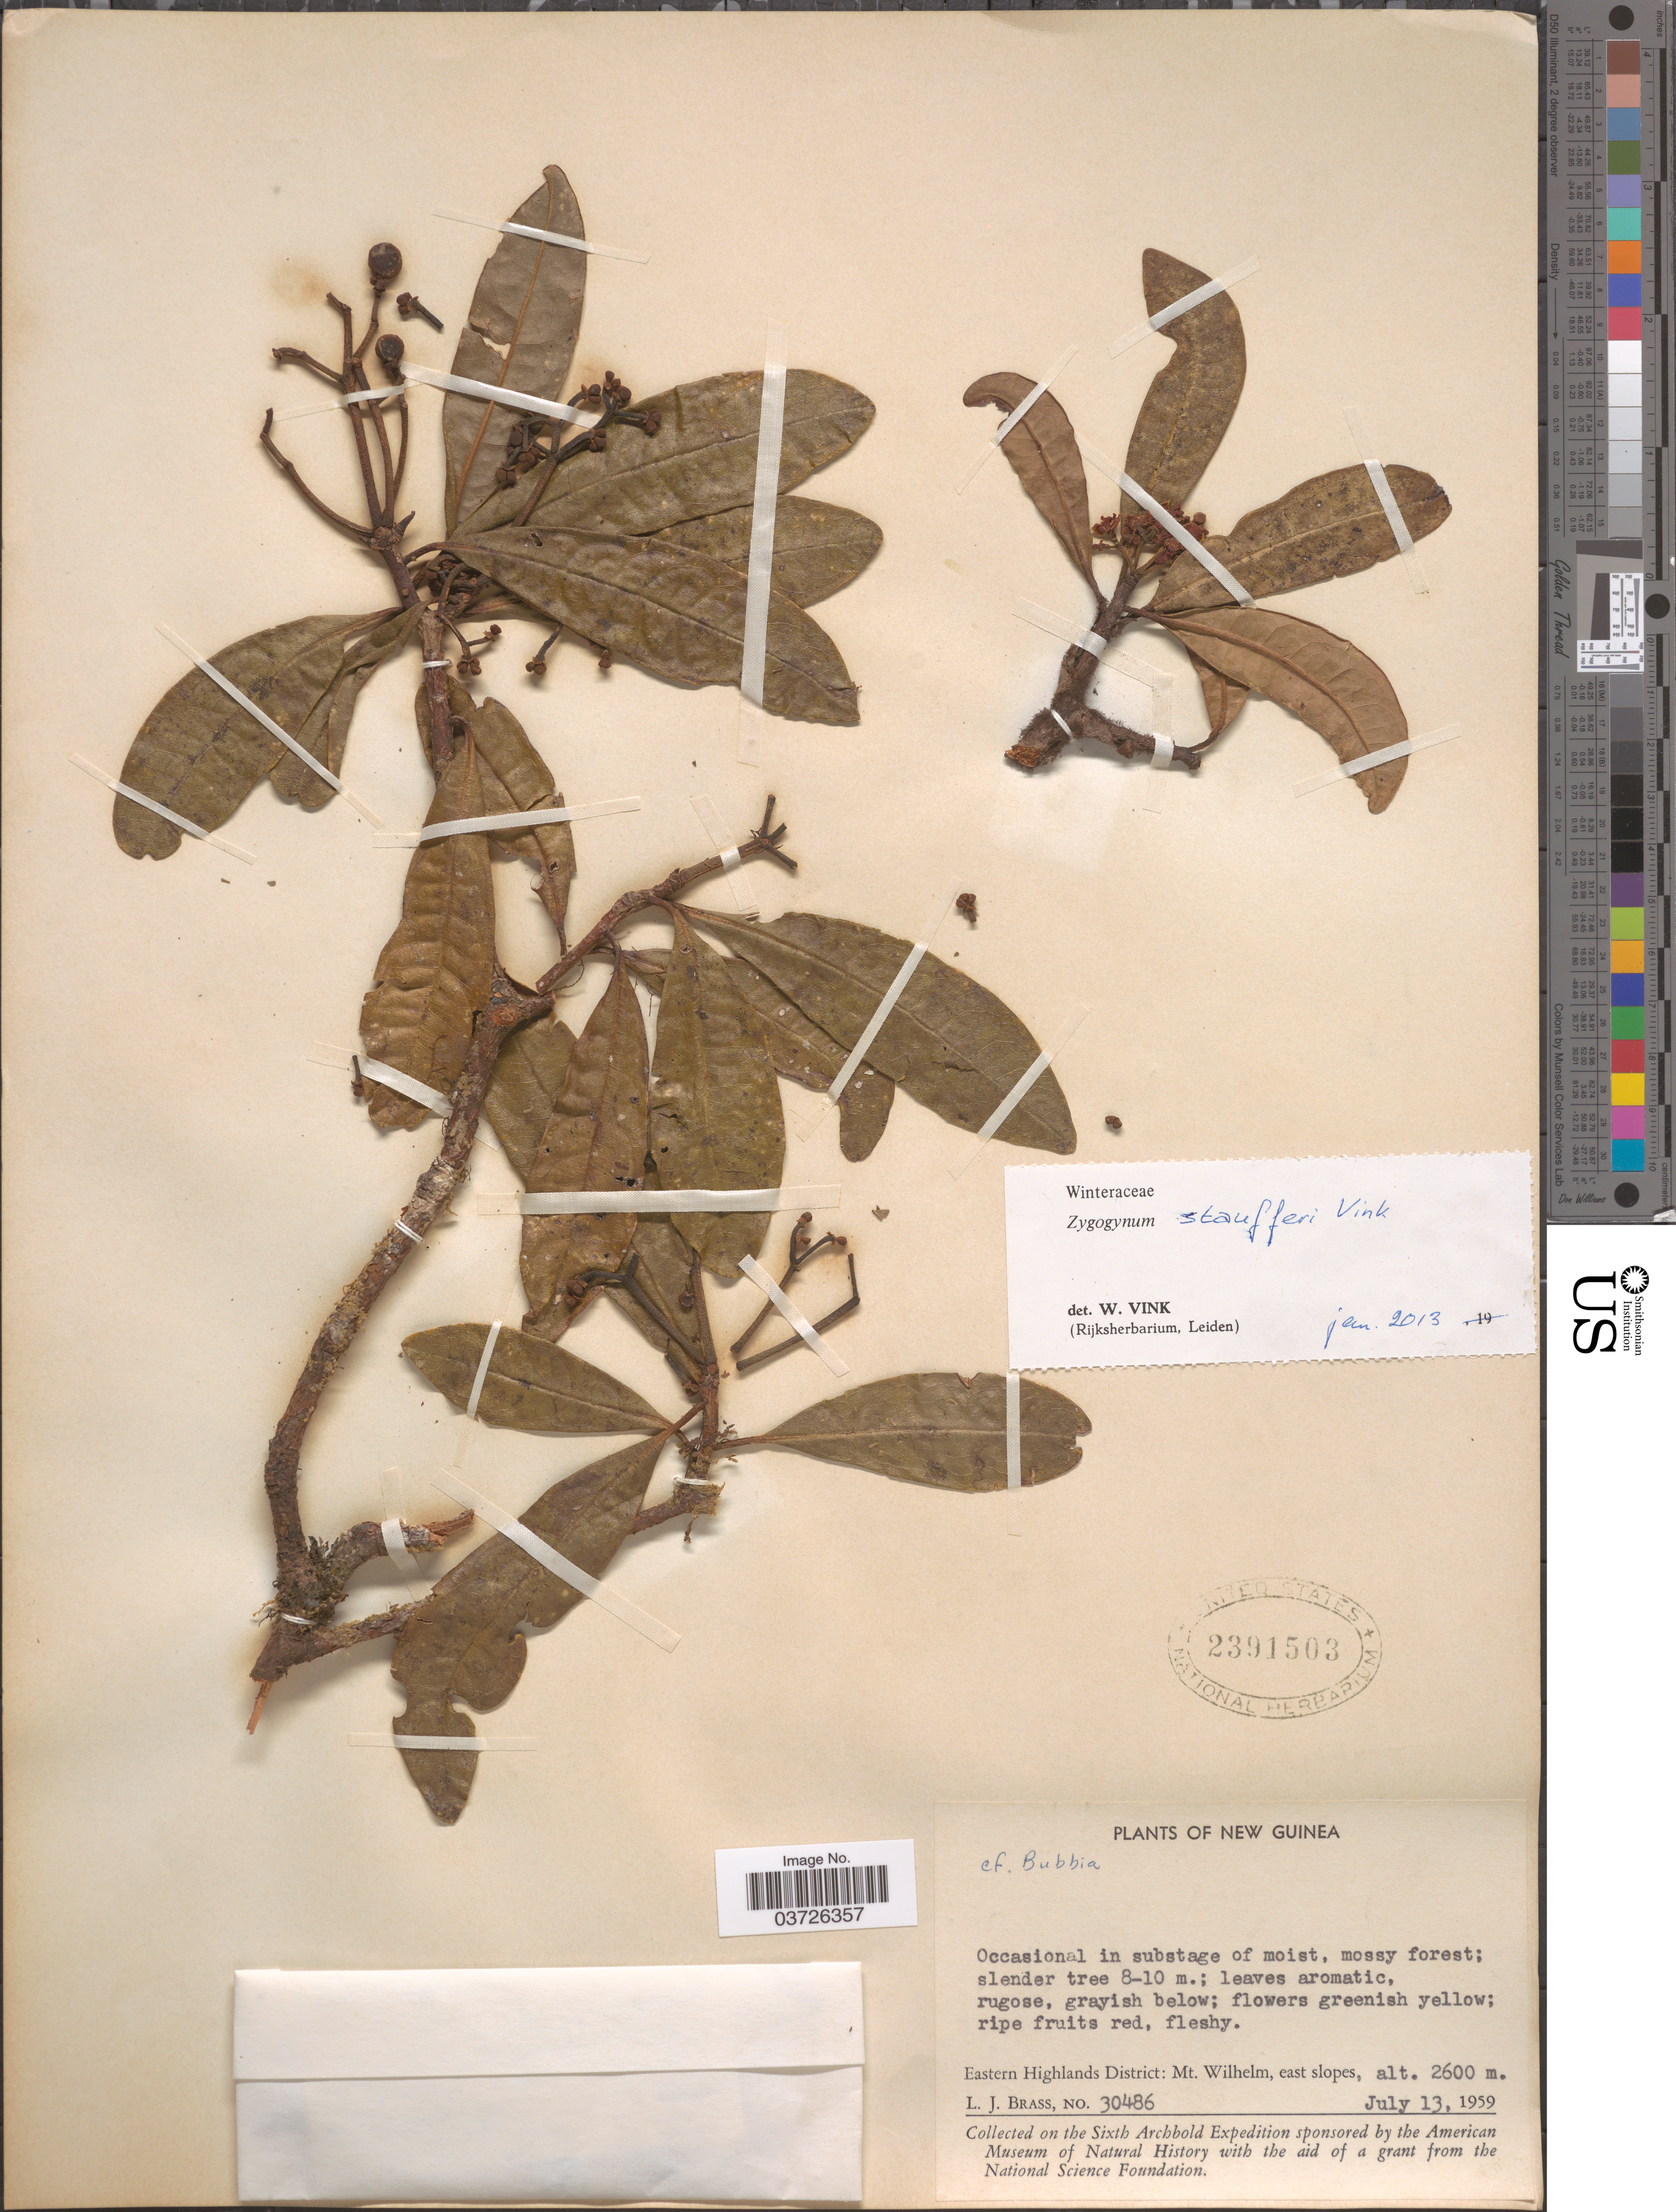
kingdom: Plantae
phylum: Tracheophyta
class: Magnoliopsida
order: Canellales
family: Winteraceae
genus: Zygogynum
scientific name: Zygogynum staufferi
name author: Vink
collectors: L. J. Brass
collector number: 30486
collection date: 1959-07-13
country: Papua New Guinea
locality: New Guinea. Eastern Highlands District: Mt. Wilhelm, east slopes.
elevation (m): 2600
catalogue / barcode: US 2391503